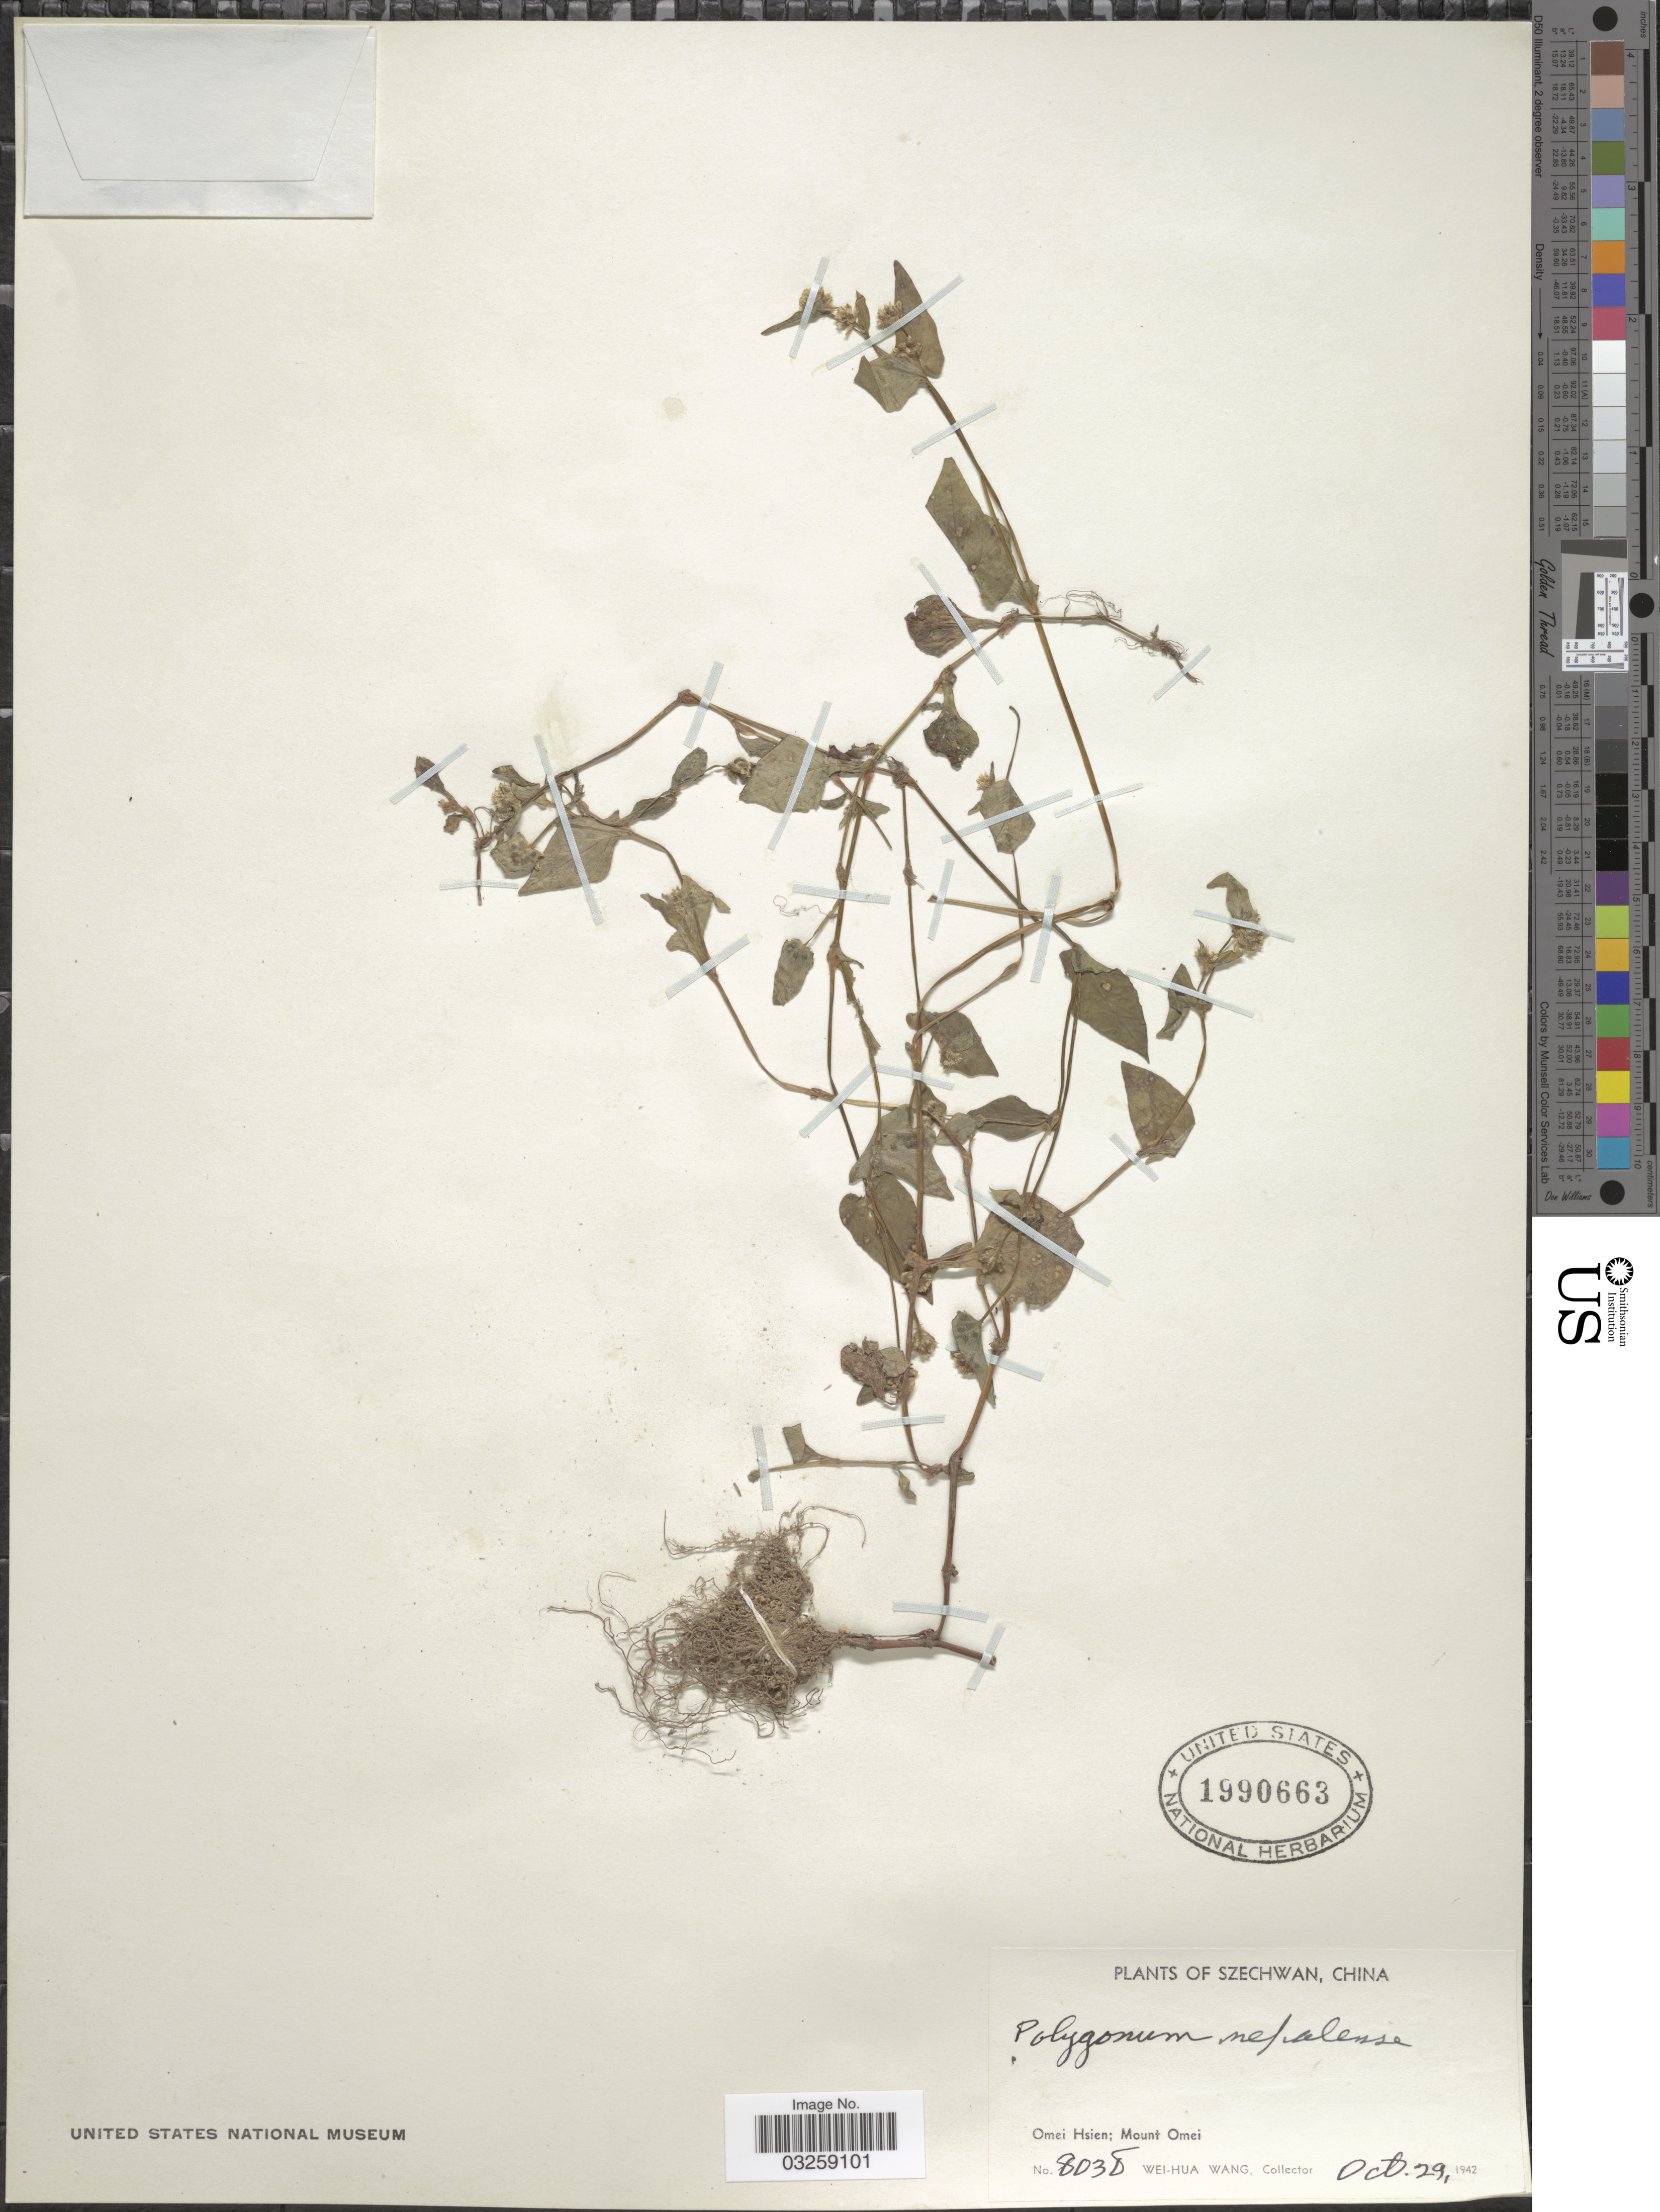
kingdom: Plantae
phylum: Tracheophyta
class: Magnoliopsida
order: Caryophyllales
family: Polygonaceae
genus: Polygonum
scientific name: Polygonum nepalense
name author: Meisn.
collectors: W. Wang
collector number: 8038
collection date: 1942-10-29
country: China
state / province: Sichuan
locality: Szechwan. Omei Hsien; Mount Omei.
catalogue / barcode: US 1990663